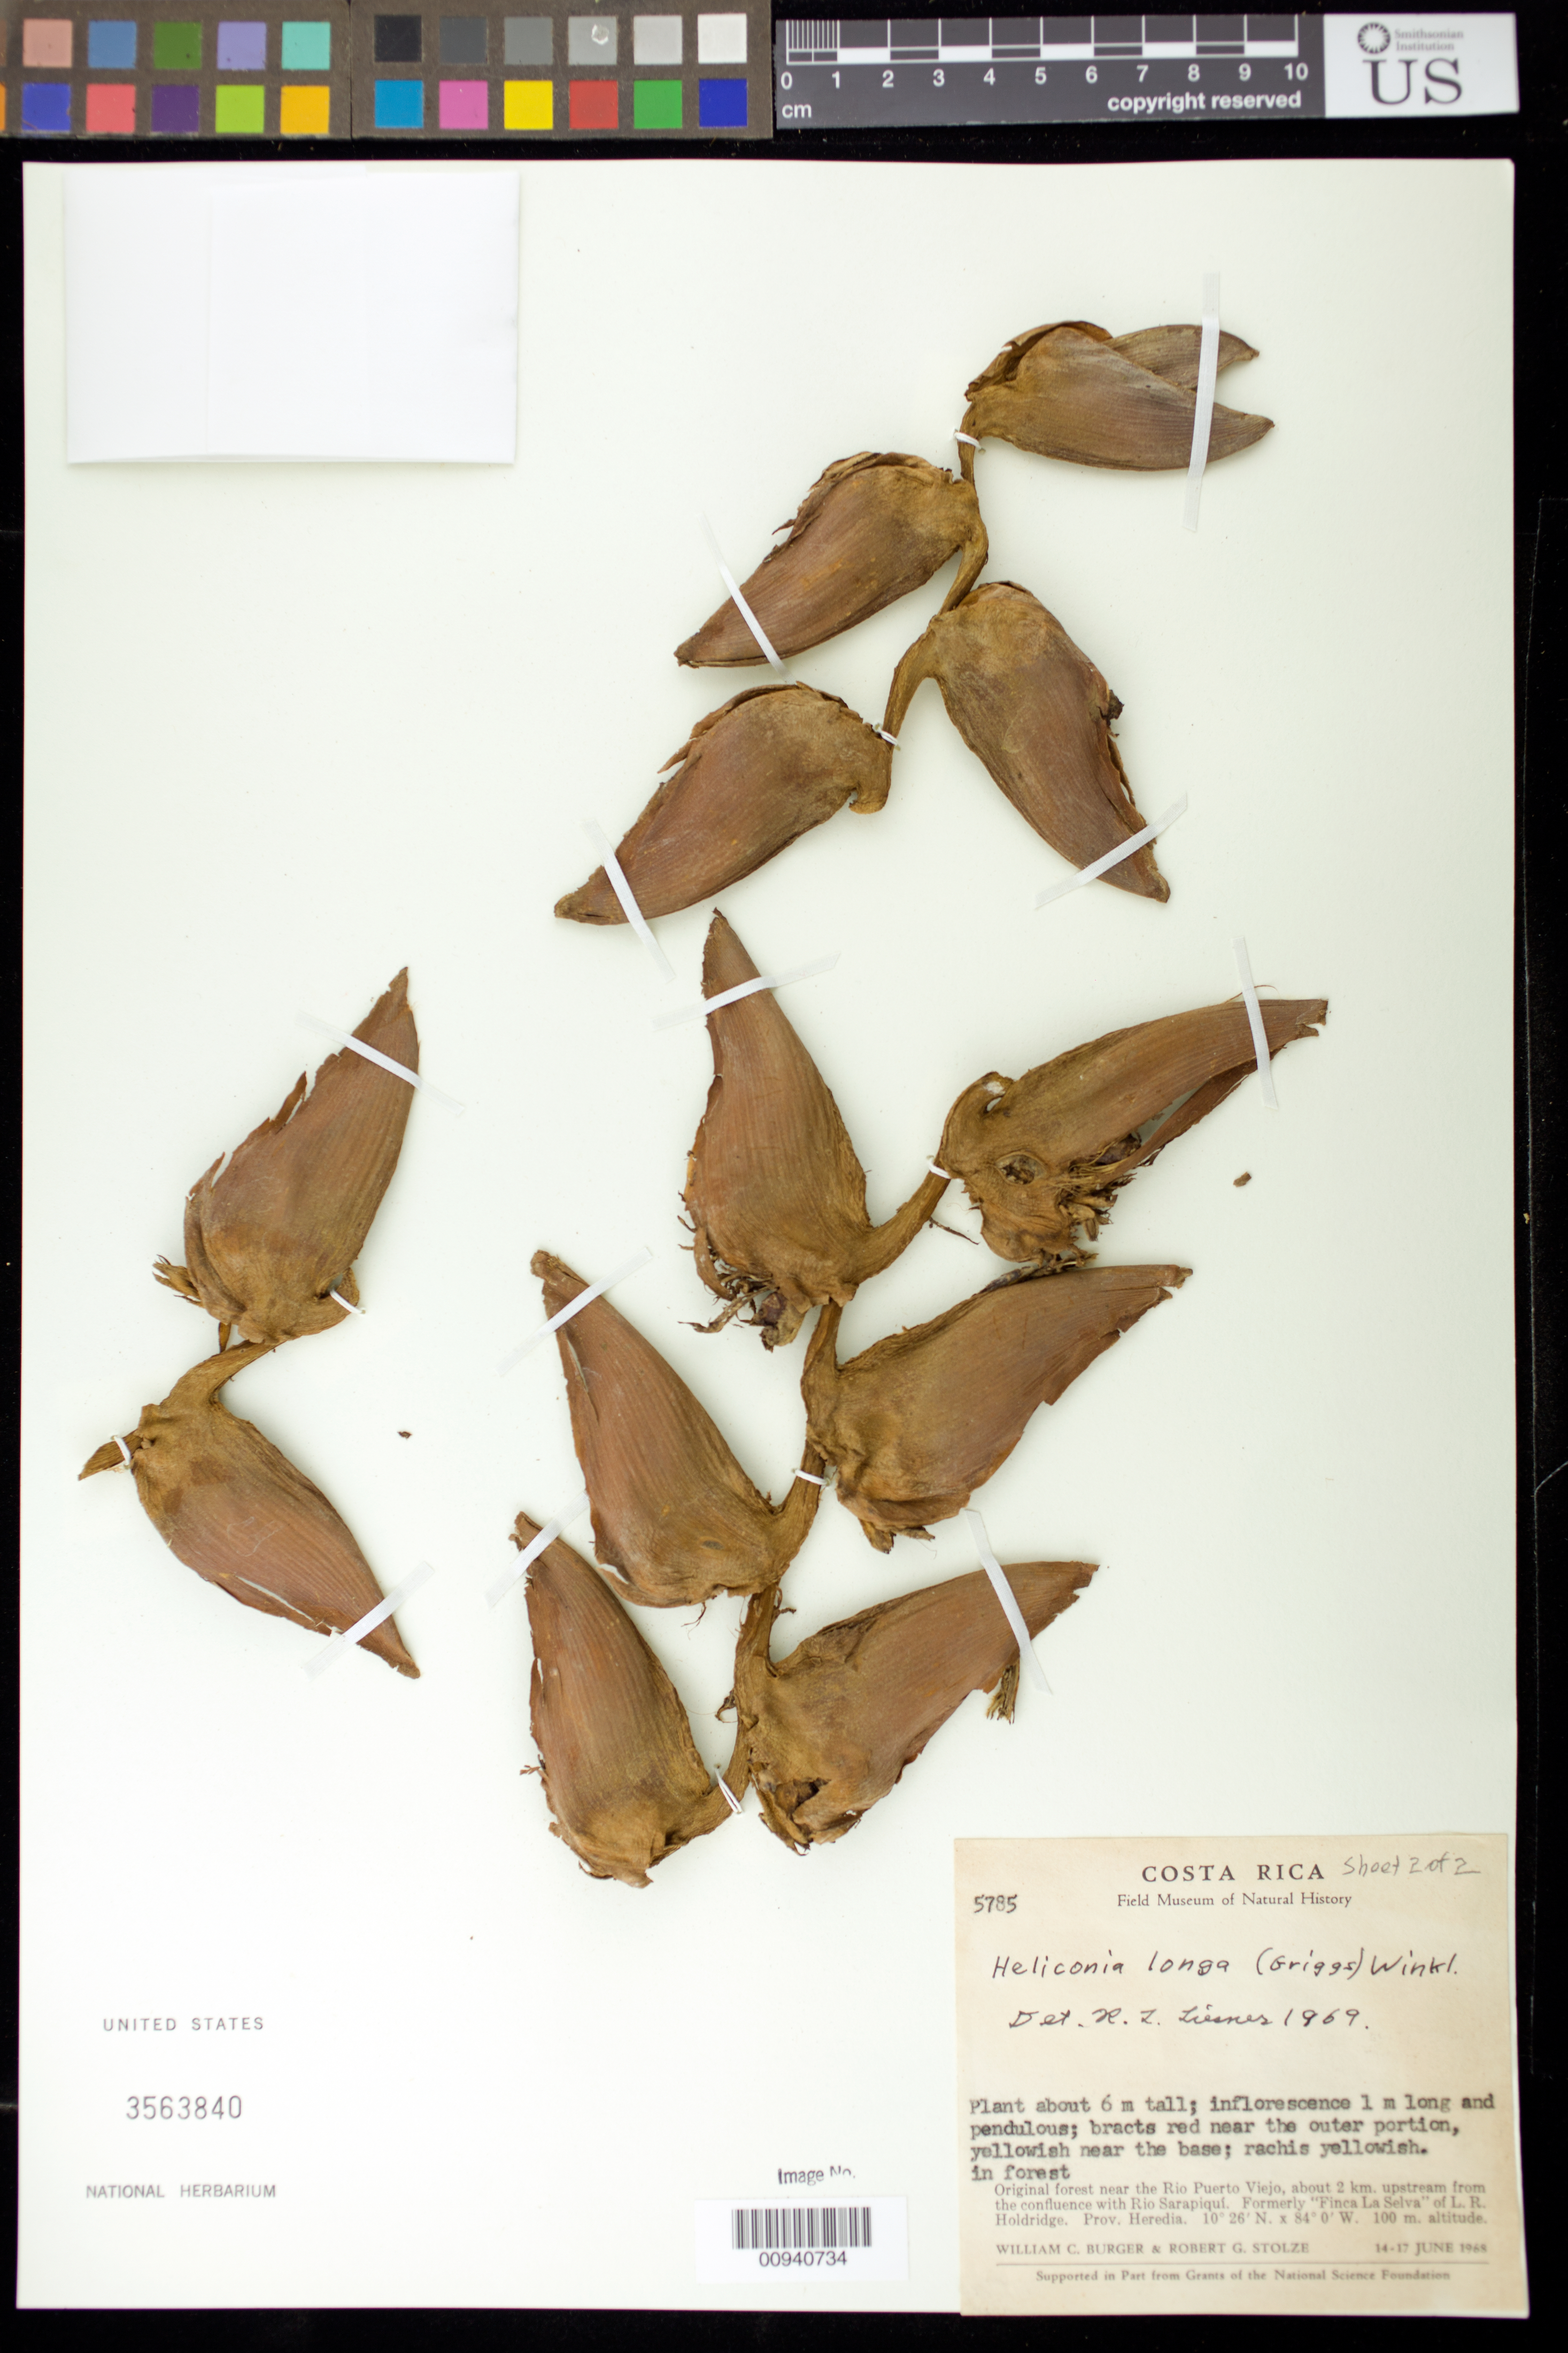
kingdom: Plantae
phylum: Tracheophyta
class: Liliopsida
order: Zingiberales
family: Heliconiaceae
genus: Heliconia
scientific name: Heliconia longa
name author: (R.F. Griggs) H.J.P. Winkl.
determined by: Liesner, R. L.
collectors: W. Burger & R. G. Stolze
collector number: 5785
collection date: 1968-06-14/1968-06-17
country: Costa Rica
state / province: Heredia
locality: Original forest near Rio Puerto Viejo, about 2 km upstream from the confluence with Rio Sarapiqui. Formerly "Finca La Selva" of L. R. Holdridge.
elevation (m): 100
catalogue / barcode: US 3563840